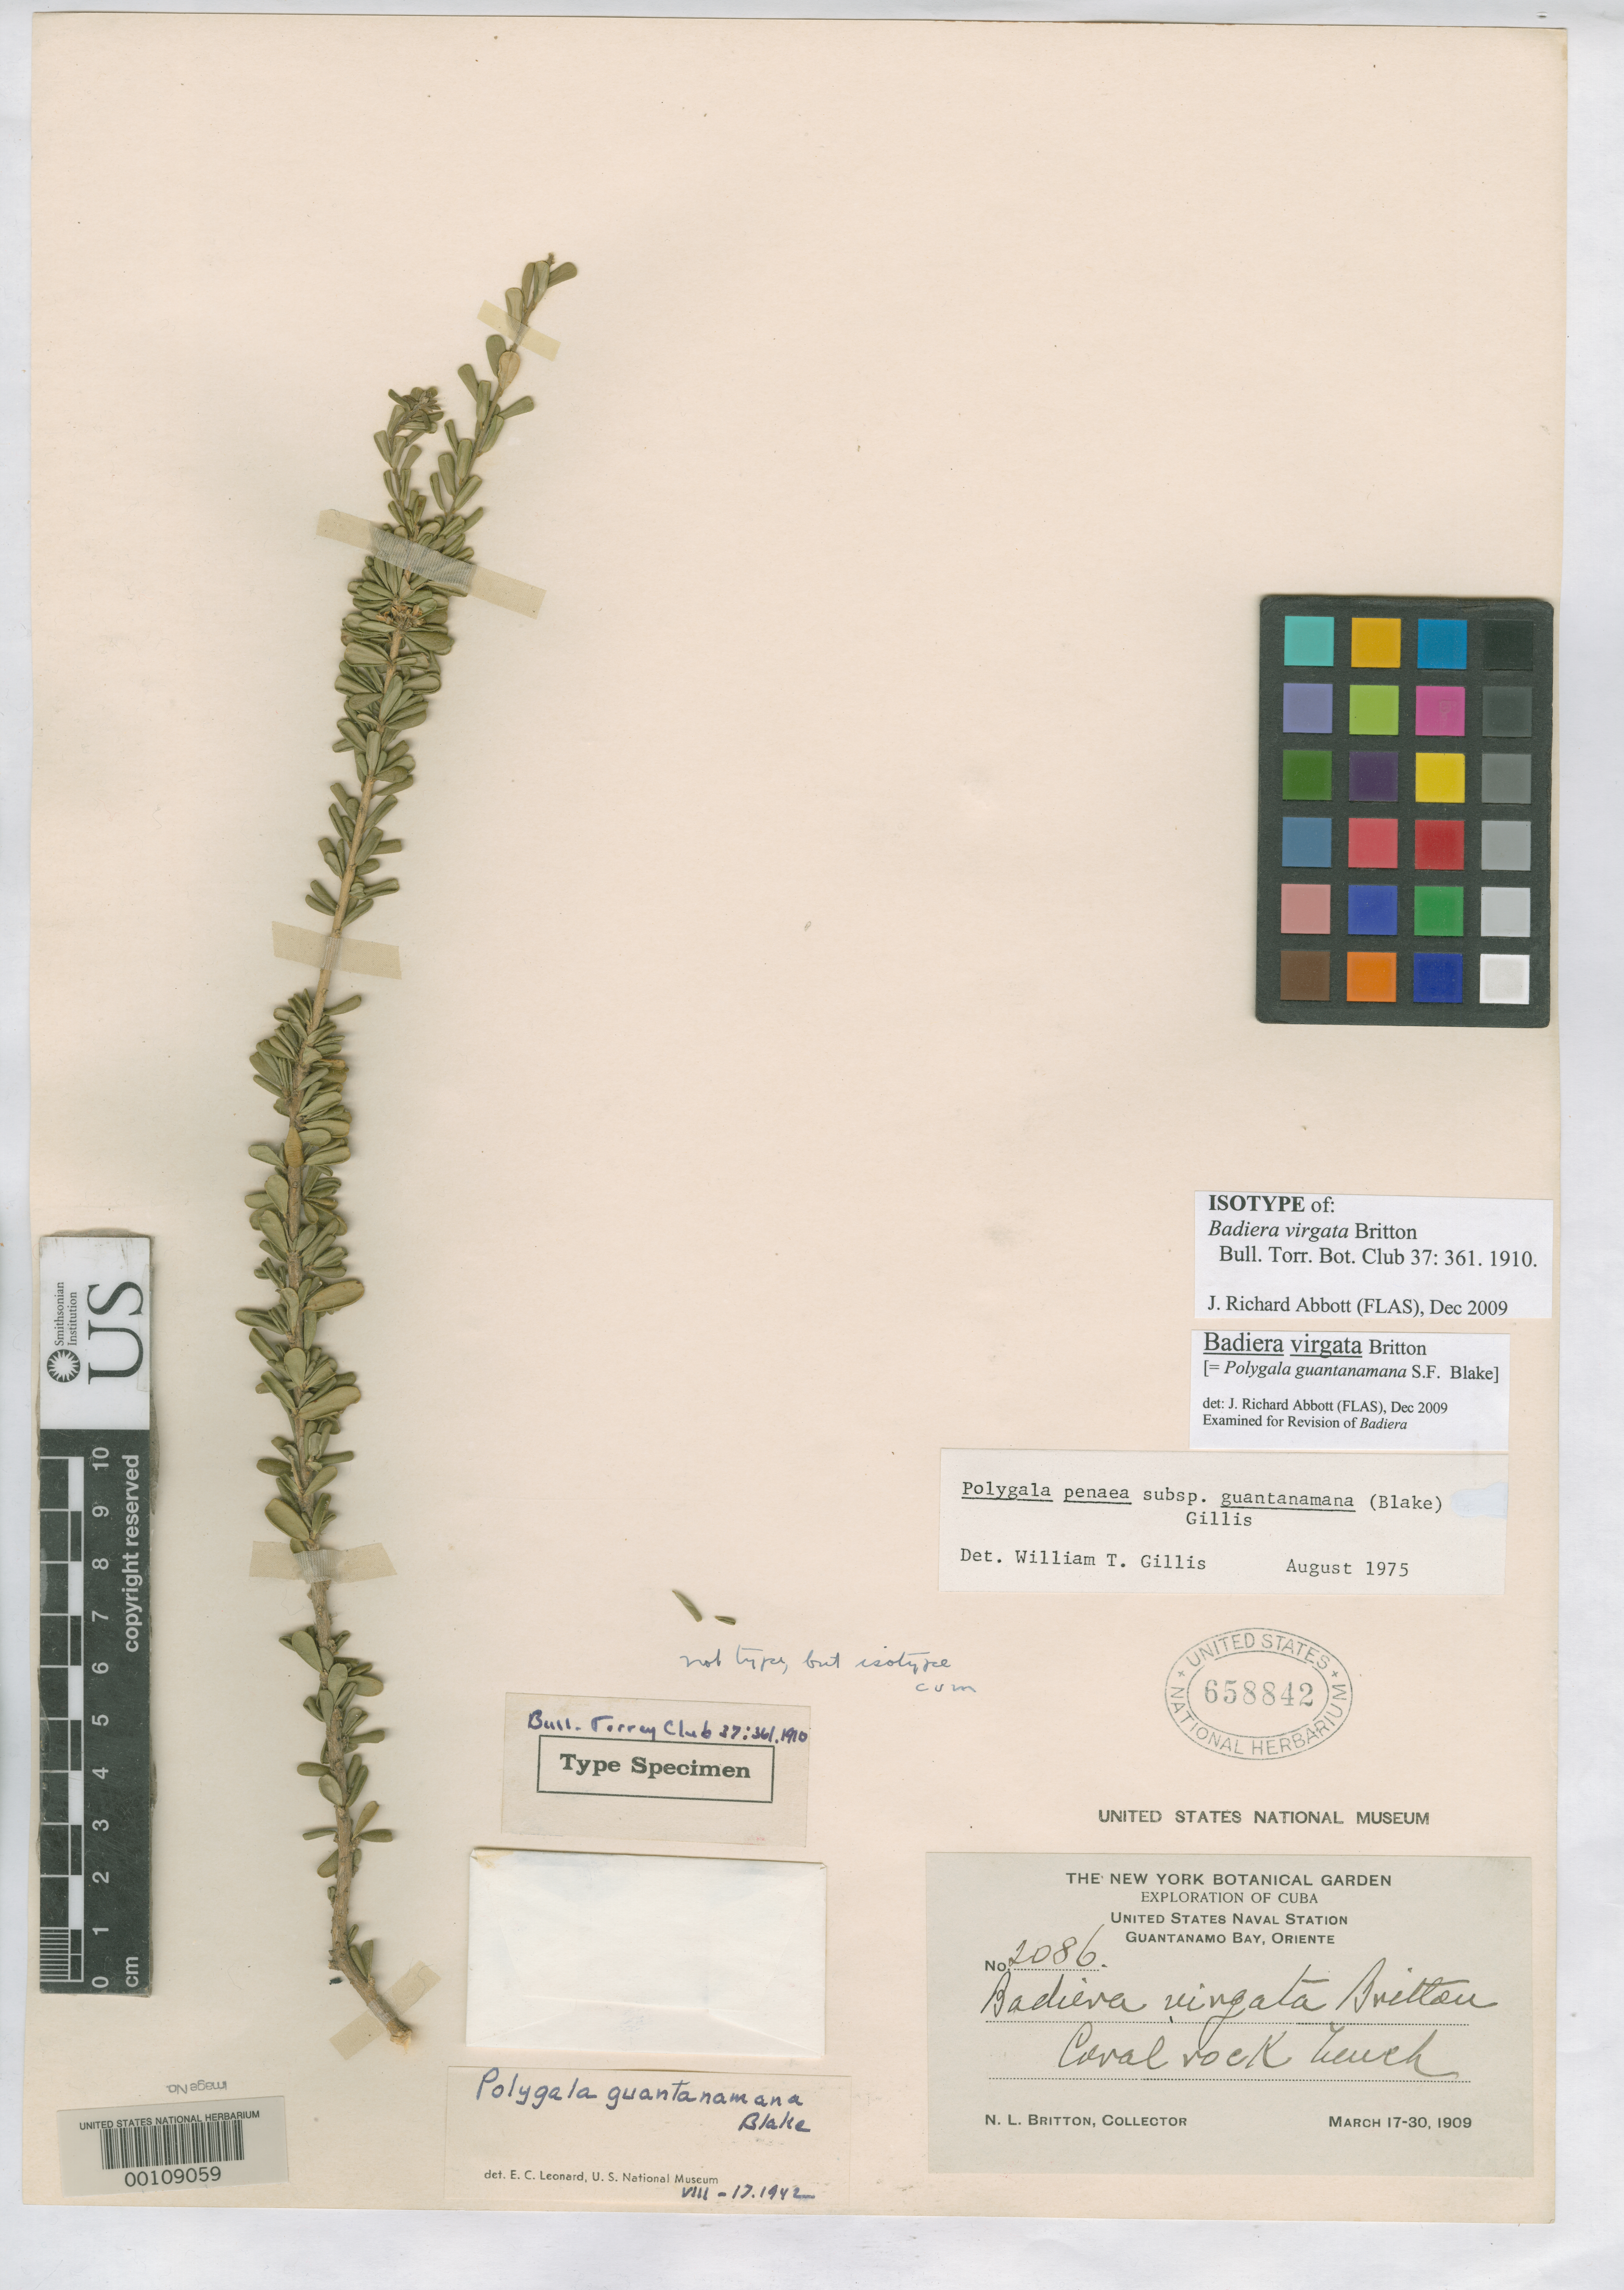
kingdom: Plantae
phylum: Tracheophyta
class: Magnoliopsida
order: Fabales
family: Polygalaceae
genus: Badiera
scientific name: Badiera virgata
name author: Britton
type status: Isotype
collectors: N. Britton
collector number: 2086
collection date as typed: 17 Mar 1909 to 30 Mar 1909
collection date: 1909-03-17/1909-03-30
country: Cuba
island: Greater Antilles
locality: Guantanamo Bay.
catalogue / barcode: US 658842